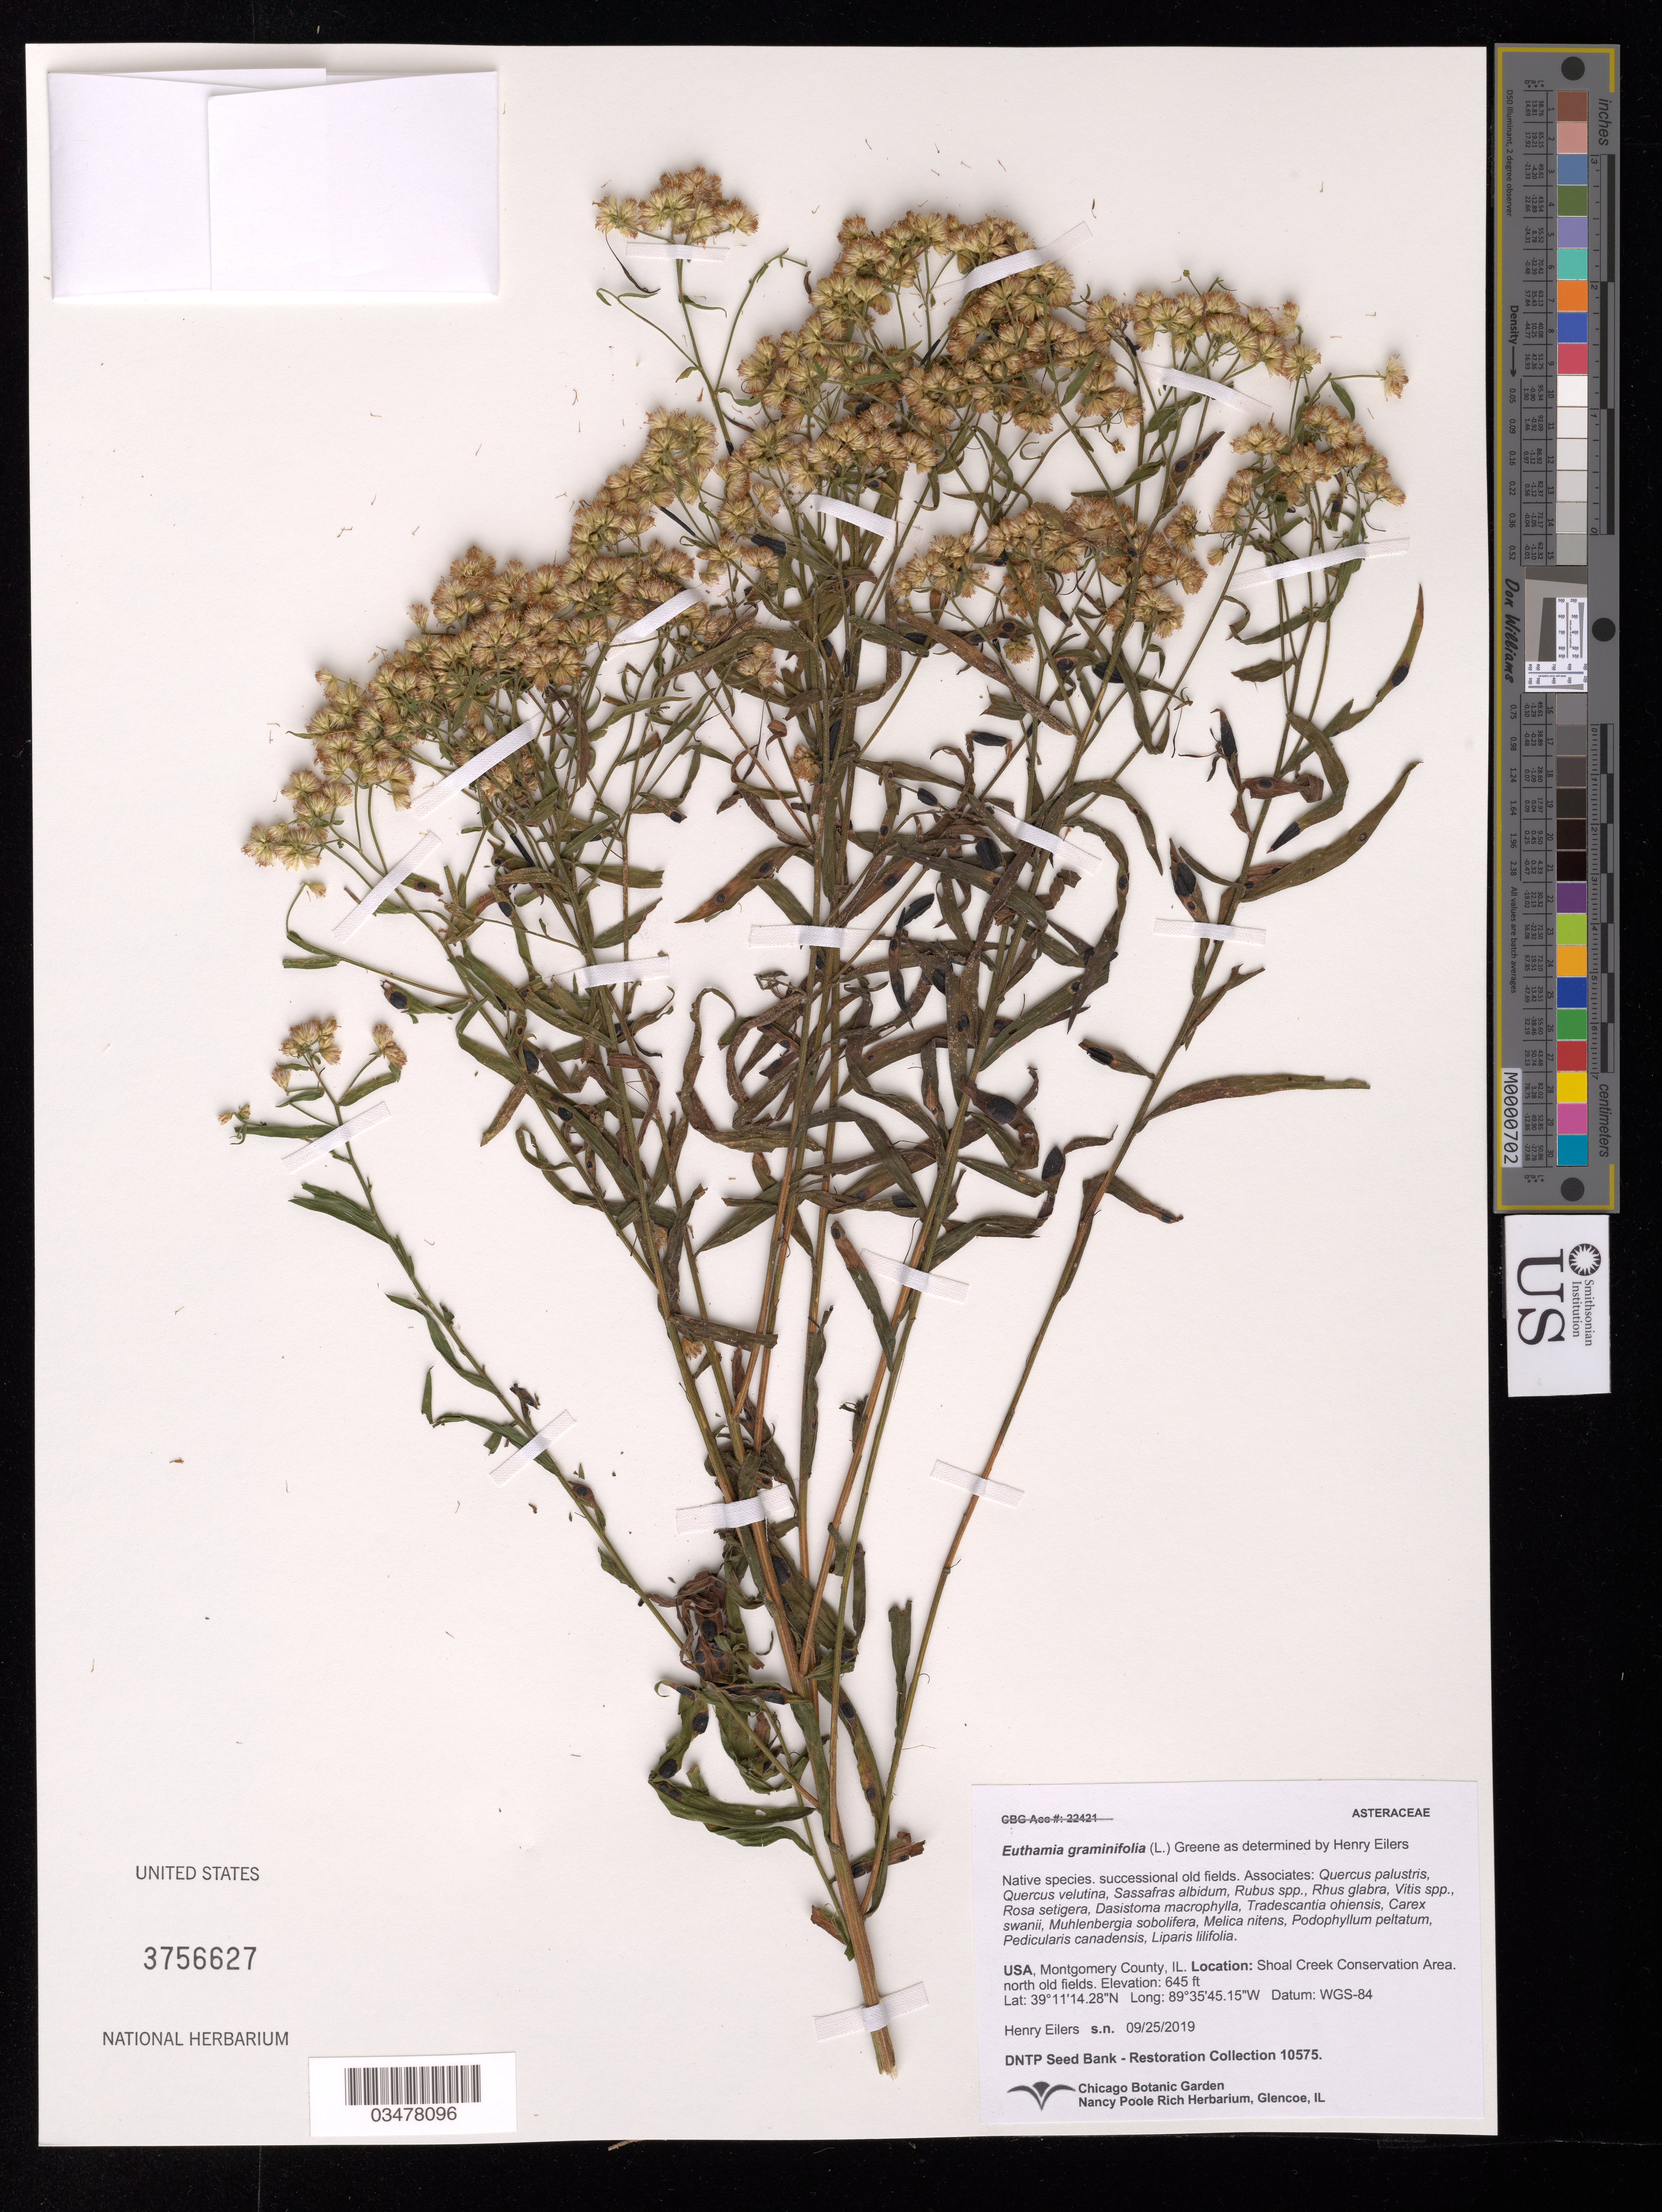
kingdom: Plantae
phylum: Tracheophyta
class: Magnoliopsida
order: Asterales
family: Asteraceae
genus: Euthamia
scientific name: Euthamia graminifolia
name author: (L.) Nutt.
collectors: H. Eilers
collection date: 2019-09-25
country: United States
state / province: Illinois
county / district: Montgomery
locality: Shoal Creek Conservation Area, north old fields.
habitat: Old fields. With Rubus sp., Rhus glabra, Vitis sp., Melica nitens, etc.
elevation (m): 197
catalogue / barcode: US 3756627